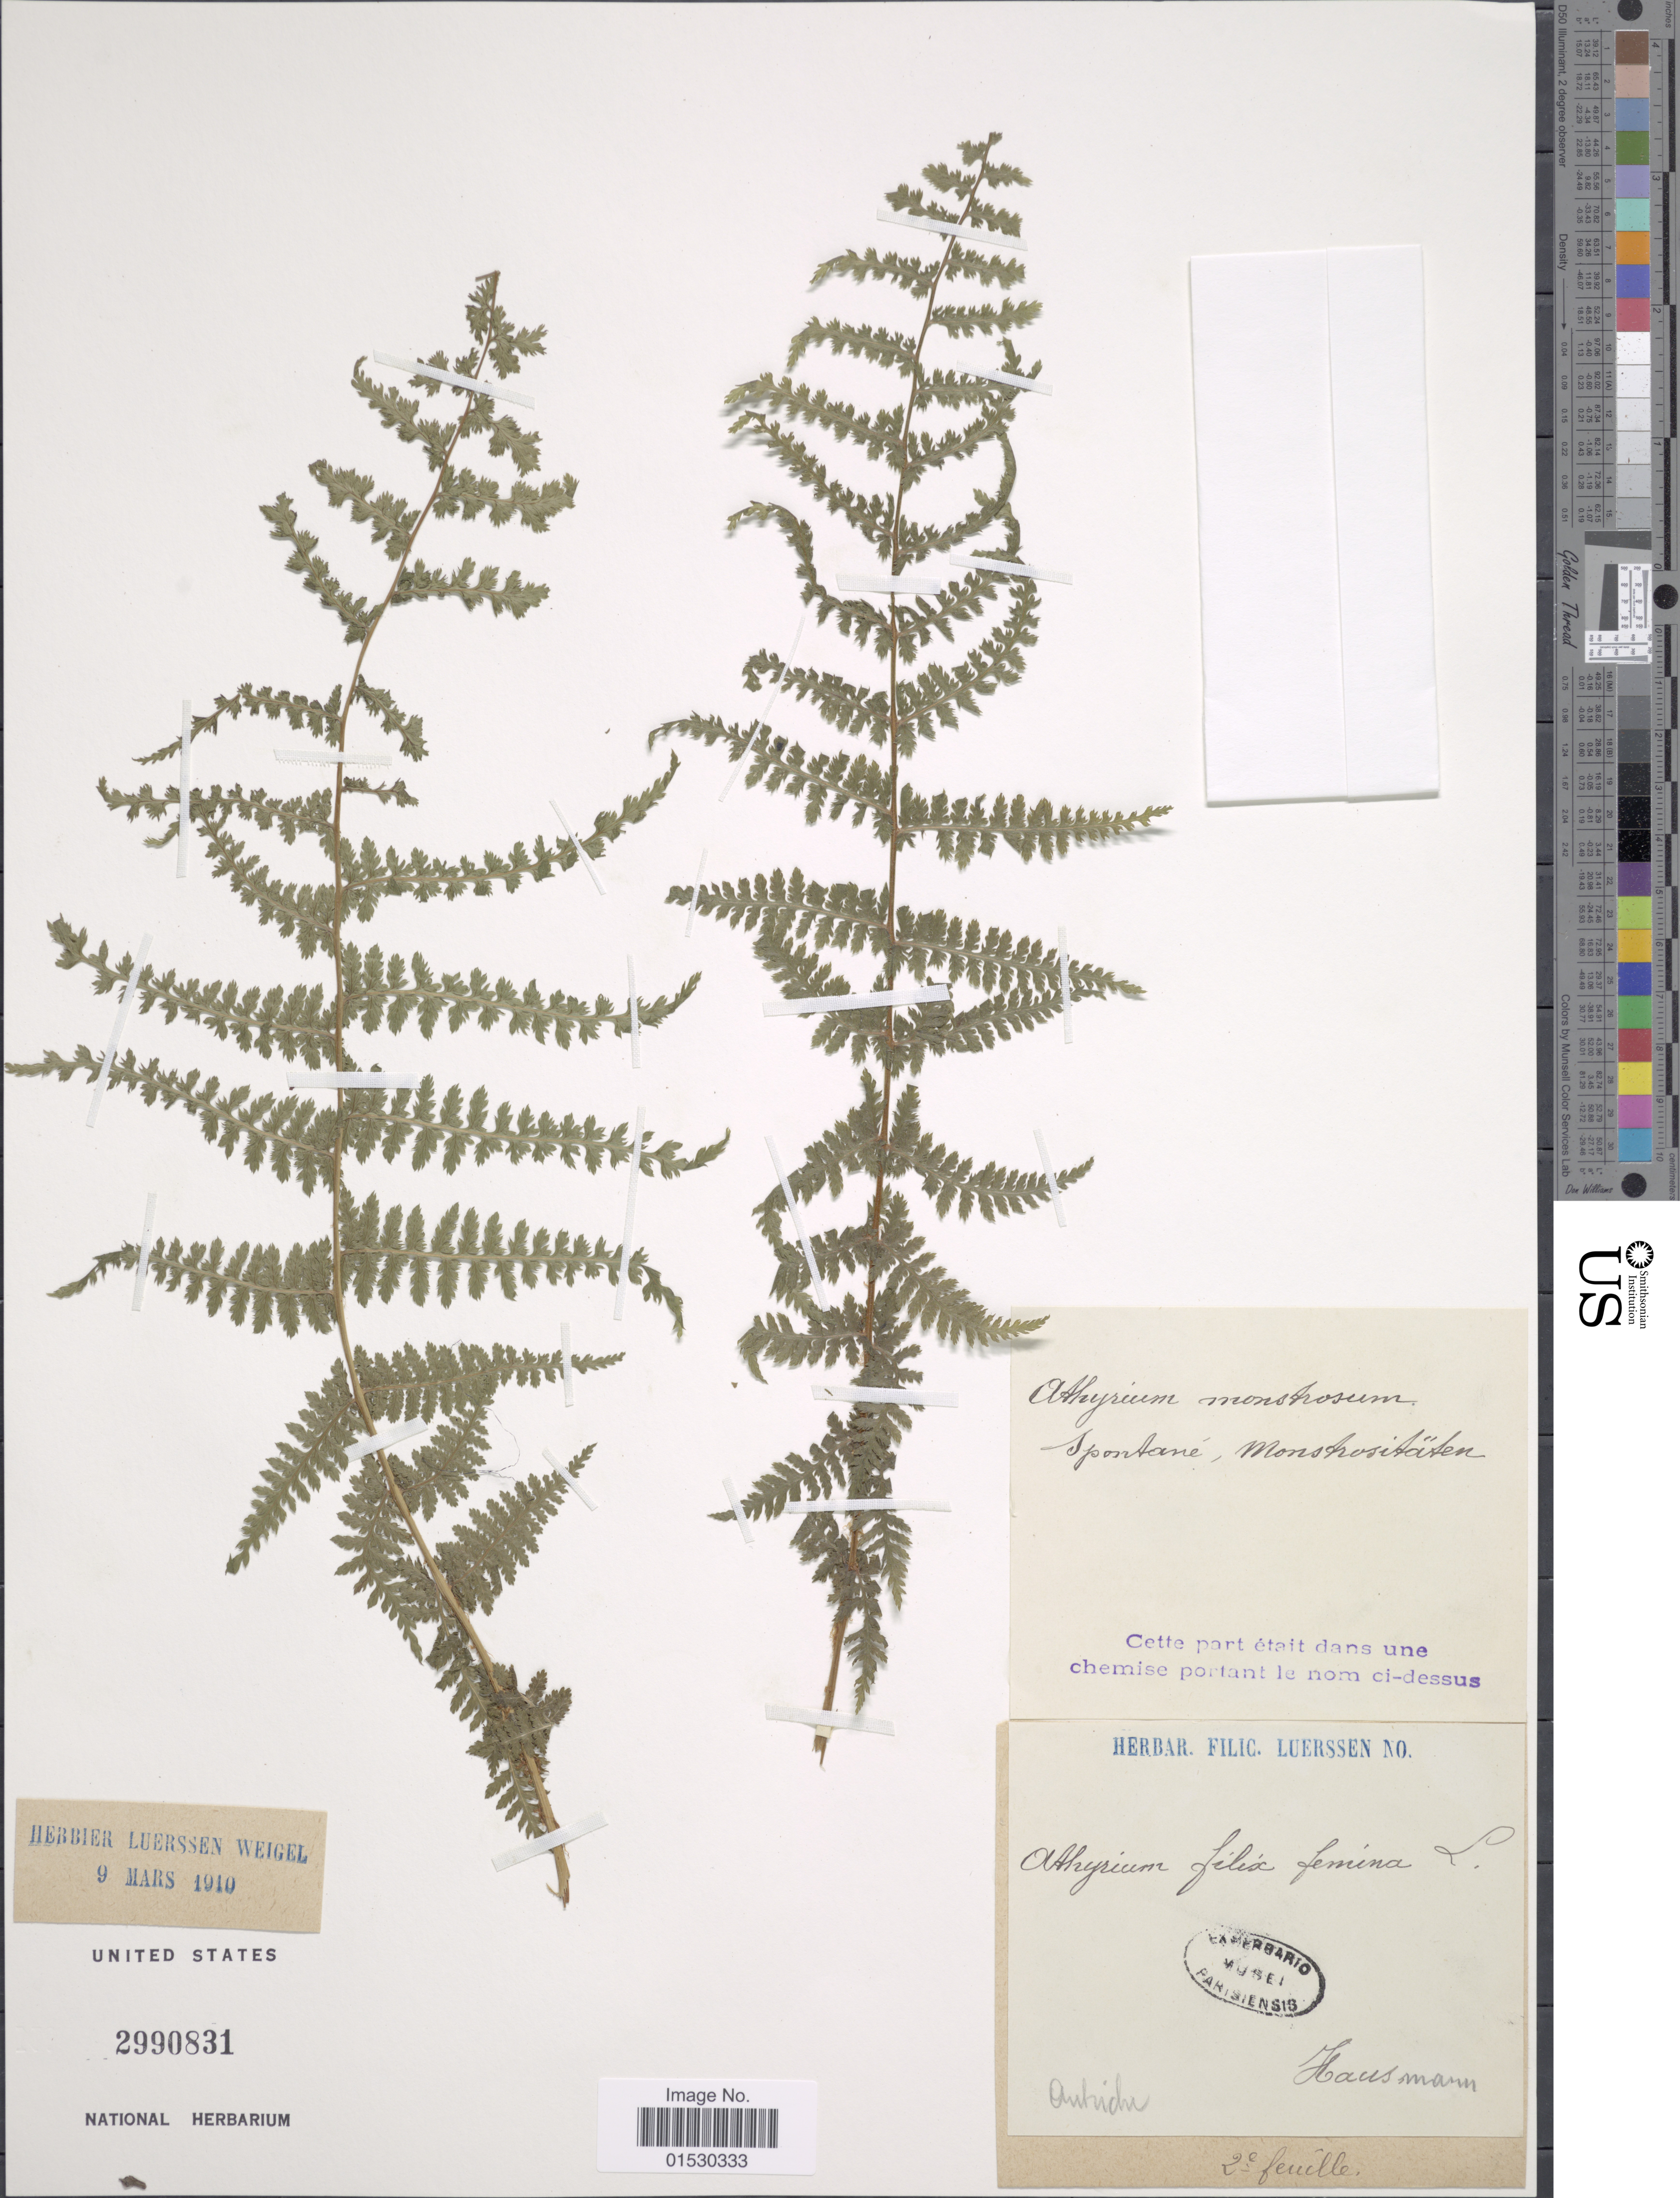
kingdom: Plantae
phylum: Tracheophyta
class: Polypodiopsida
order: Polypodiales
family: Athyriaceae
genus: Athyrium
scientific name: Athyrium filix-femina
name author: (L.) Roth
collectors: -. Hausmann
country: Austria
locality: Spontane, Monshositaten [interpreted]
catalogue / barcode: US 2990831